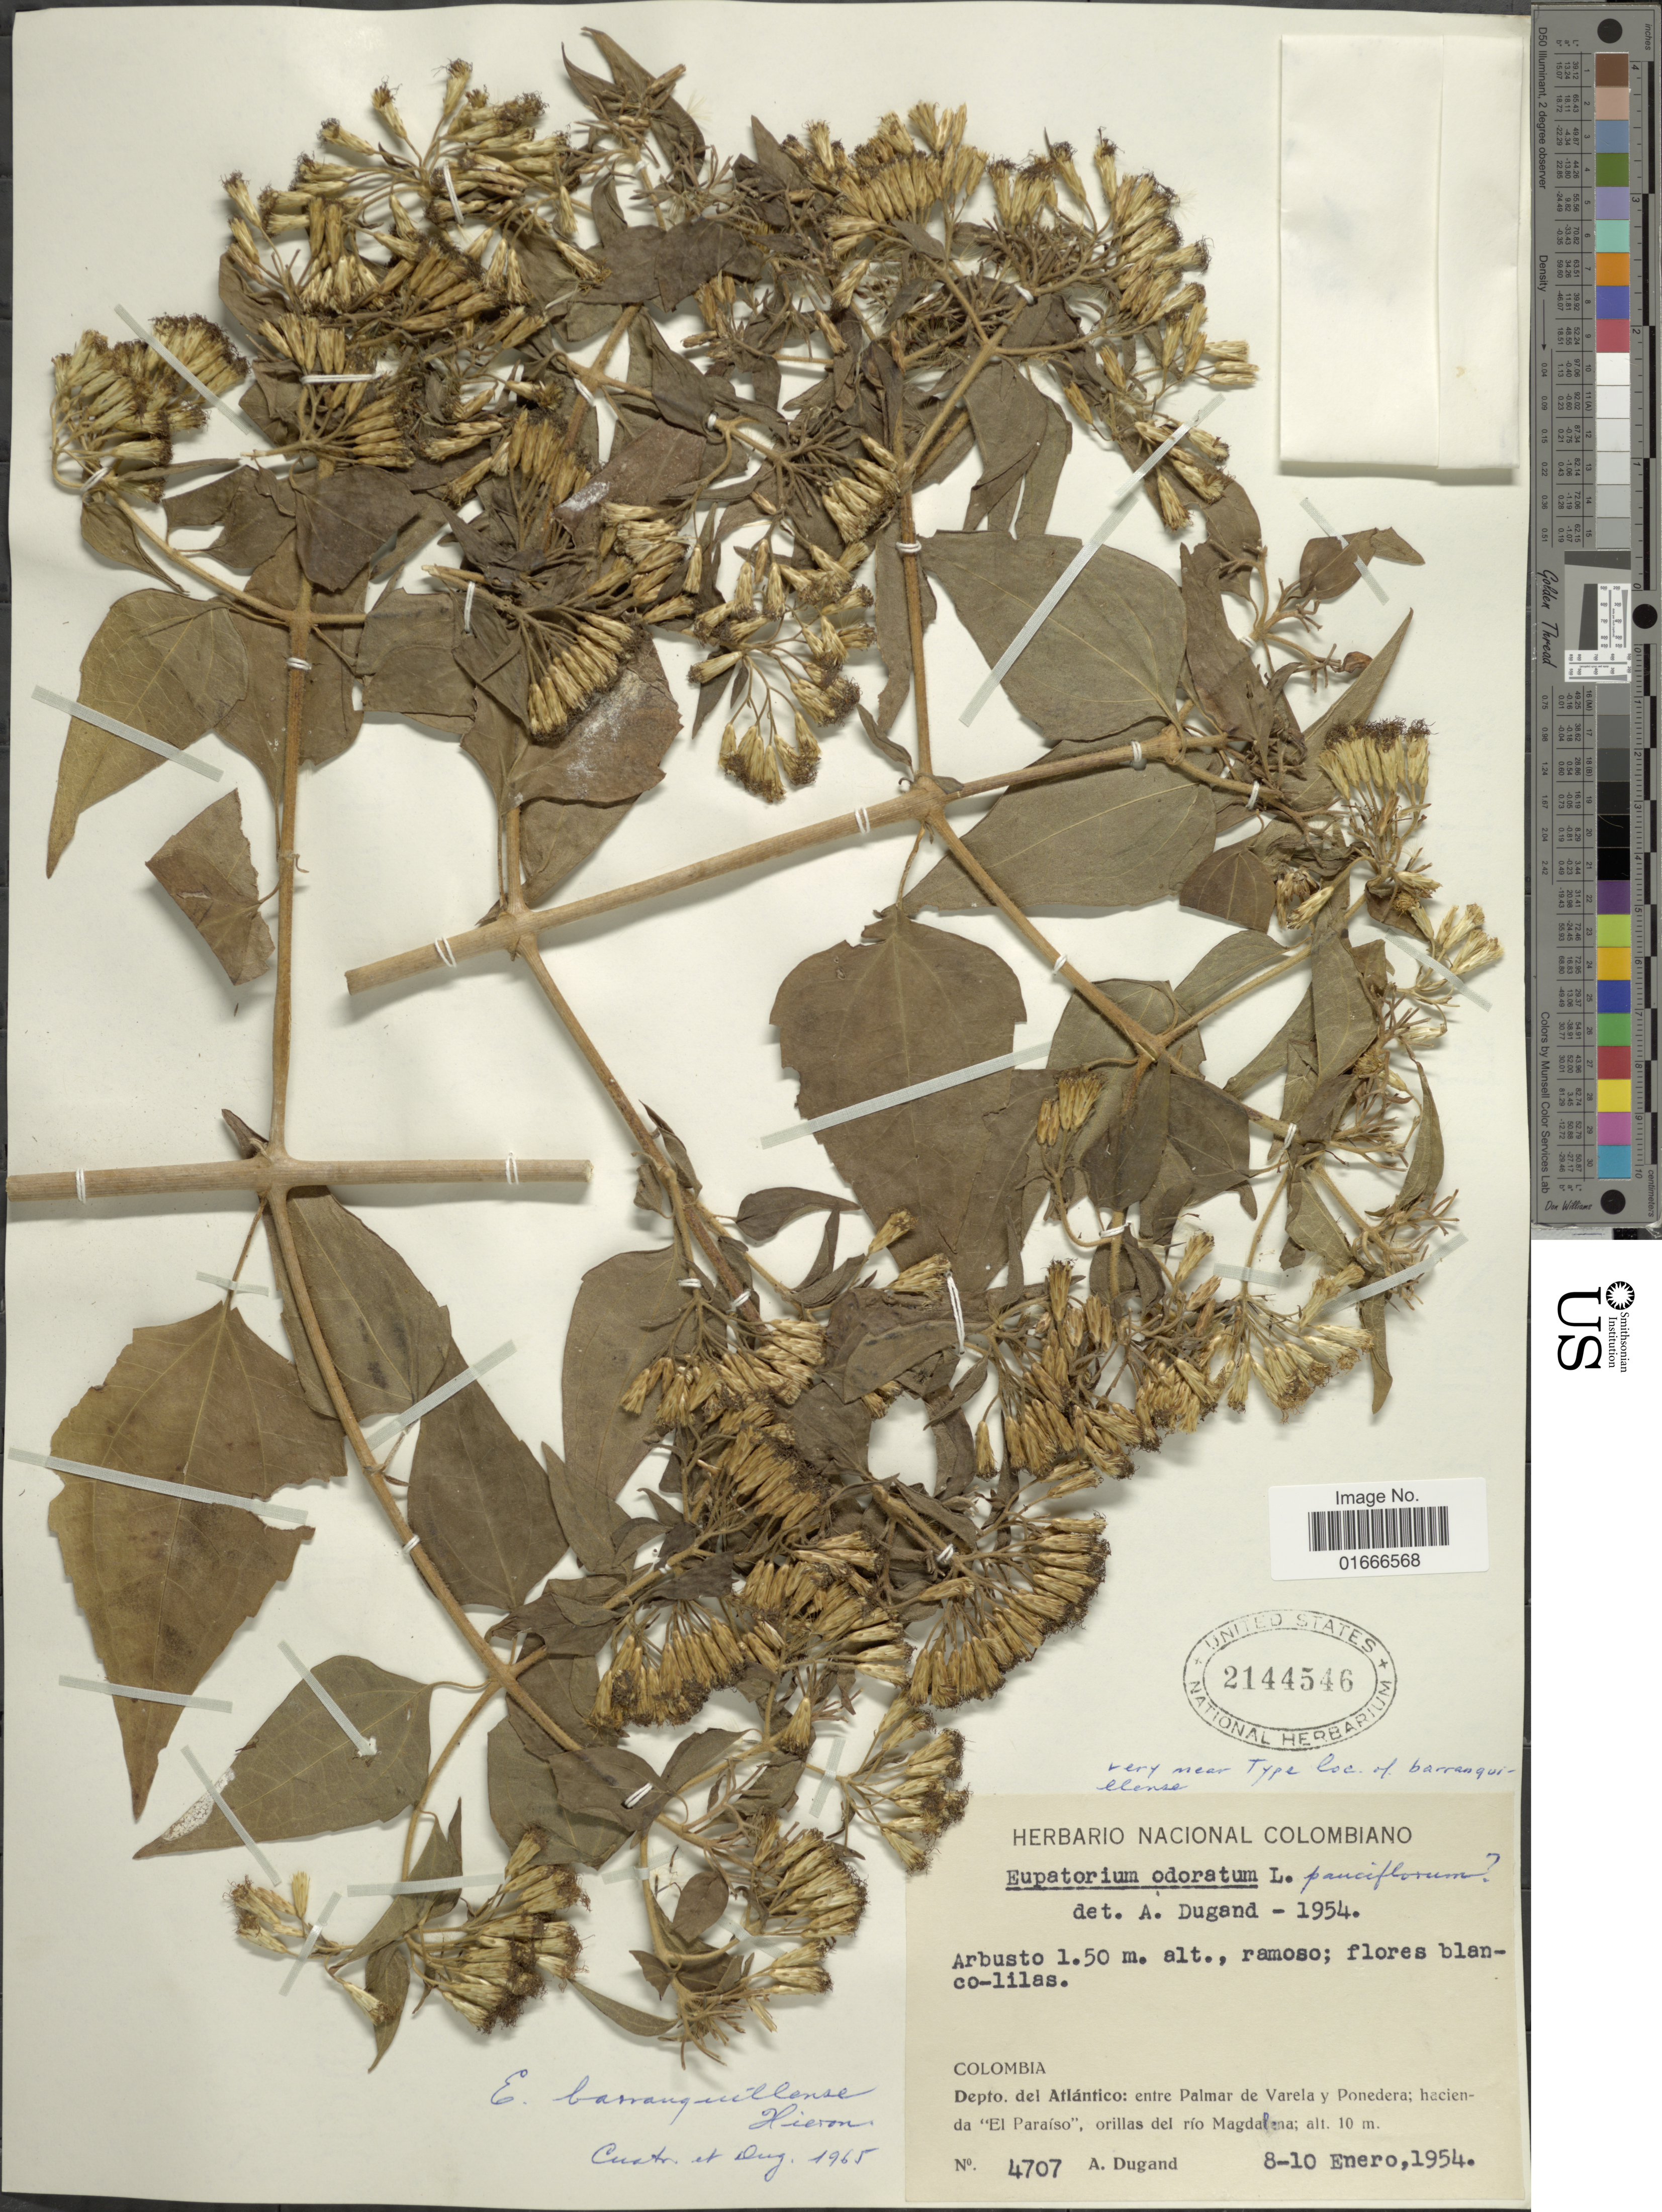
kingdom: Plantae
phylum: Tracheophyta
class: Magnoliopsida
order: Asterales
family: Asteraceae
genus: Chromolaena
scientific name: Chromolaena barranquillensis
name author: (Hieron.) R.M. King & H. Rob.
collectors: A. Dugand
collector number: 4707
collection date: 1954-01-08/1954-01-10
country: Colombia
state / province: Atlántico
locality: Entre Palmar de Varela y Ponedera, hacienda El Paraiso, orillas del rio Magdalena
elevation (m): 10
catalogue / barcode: US 2144546